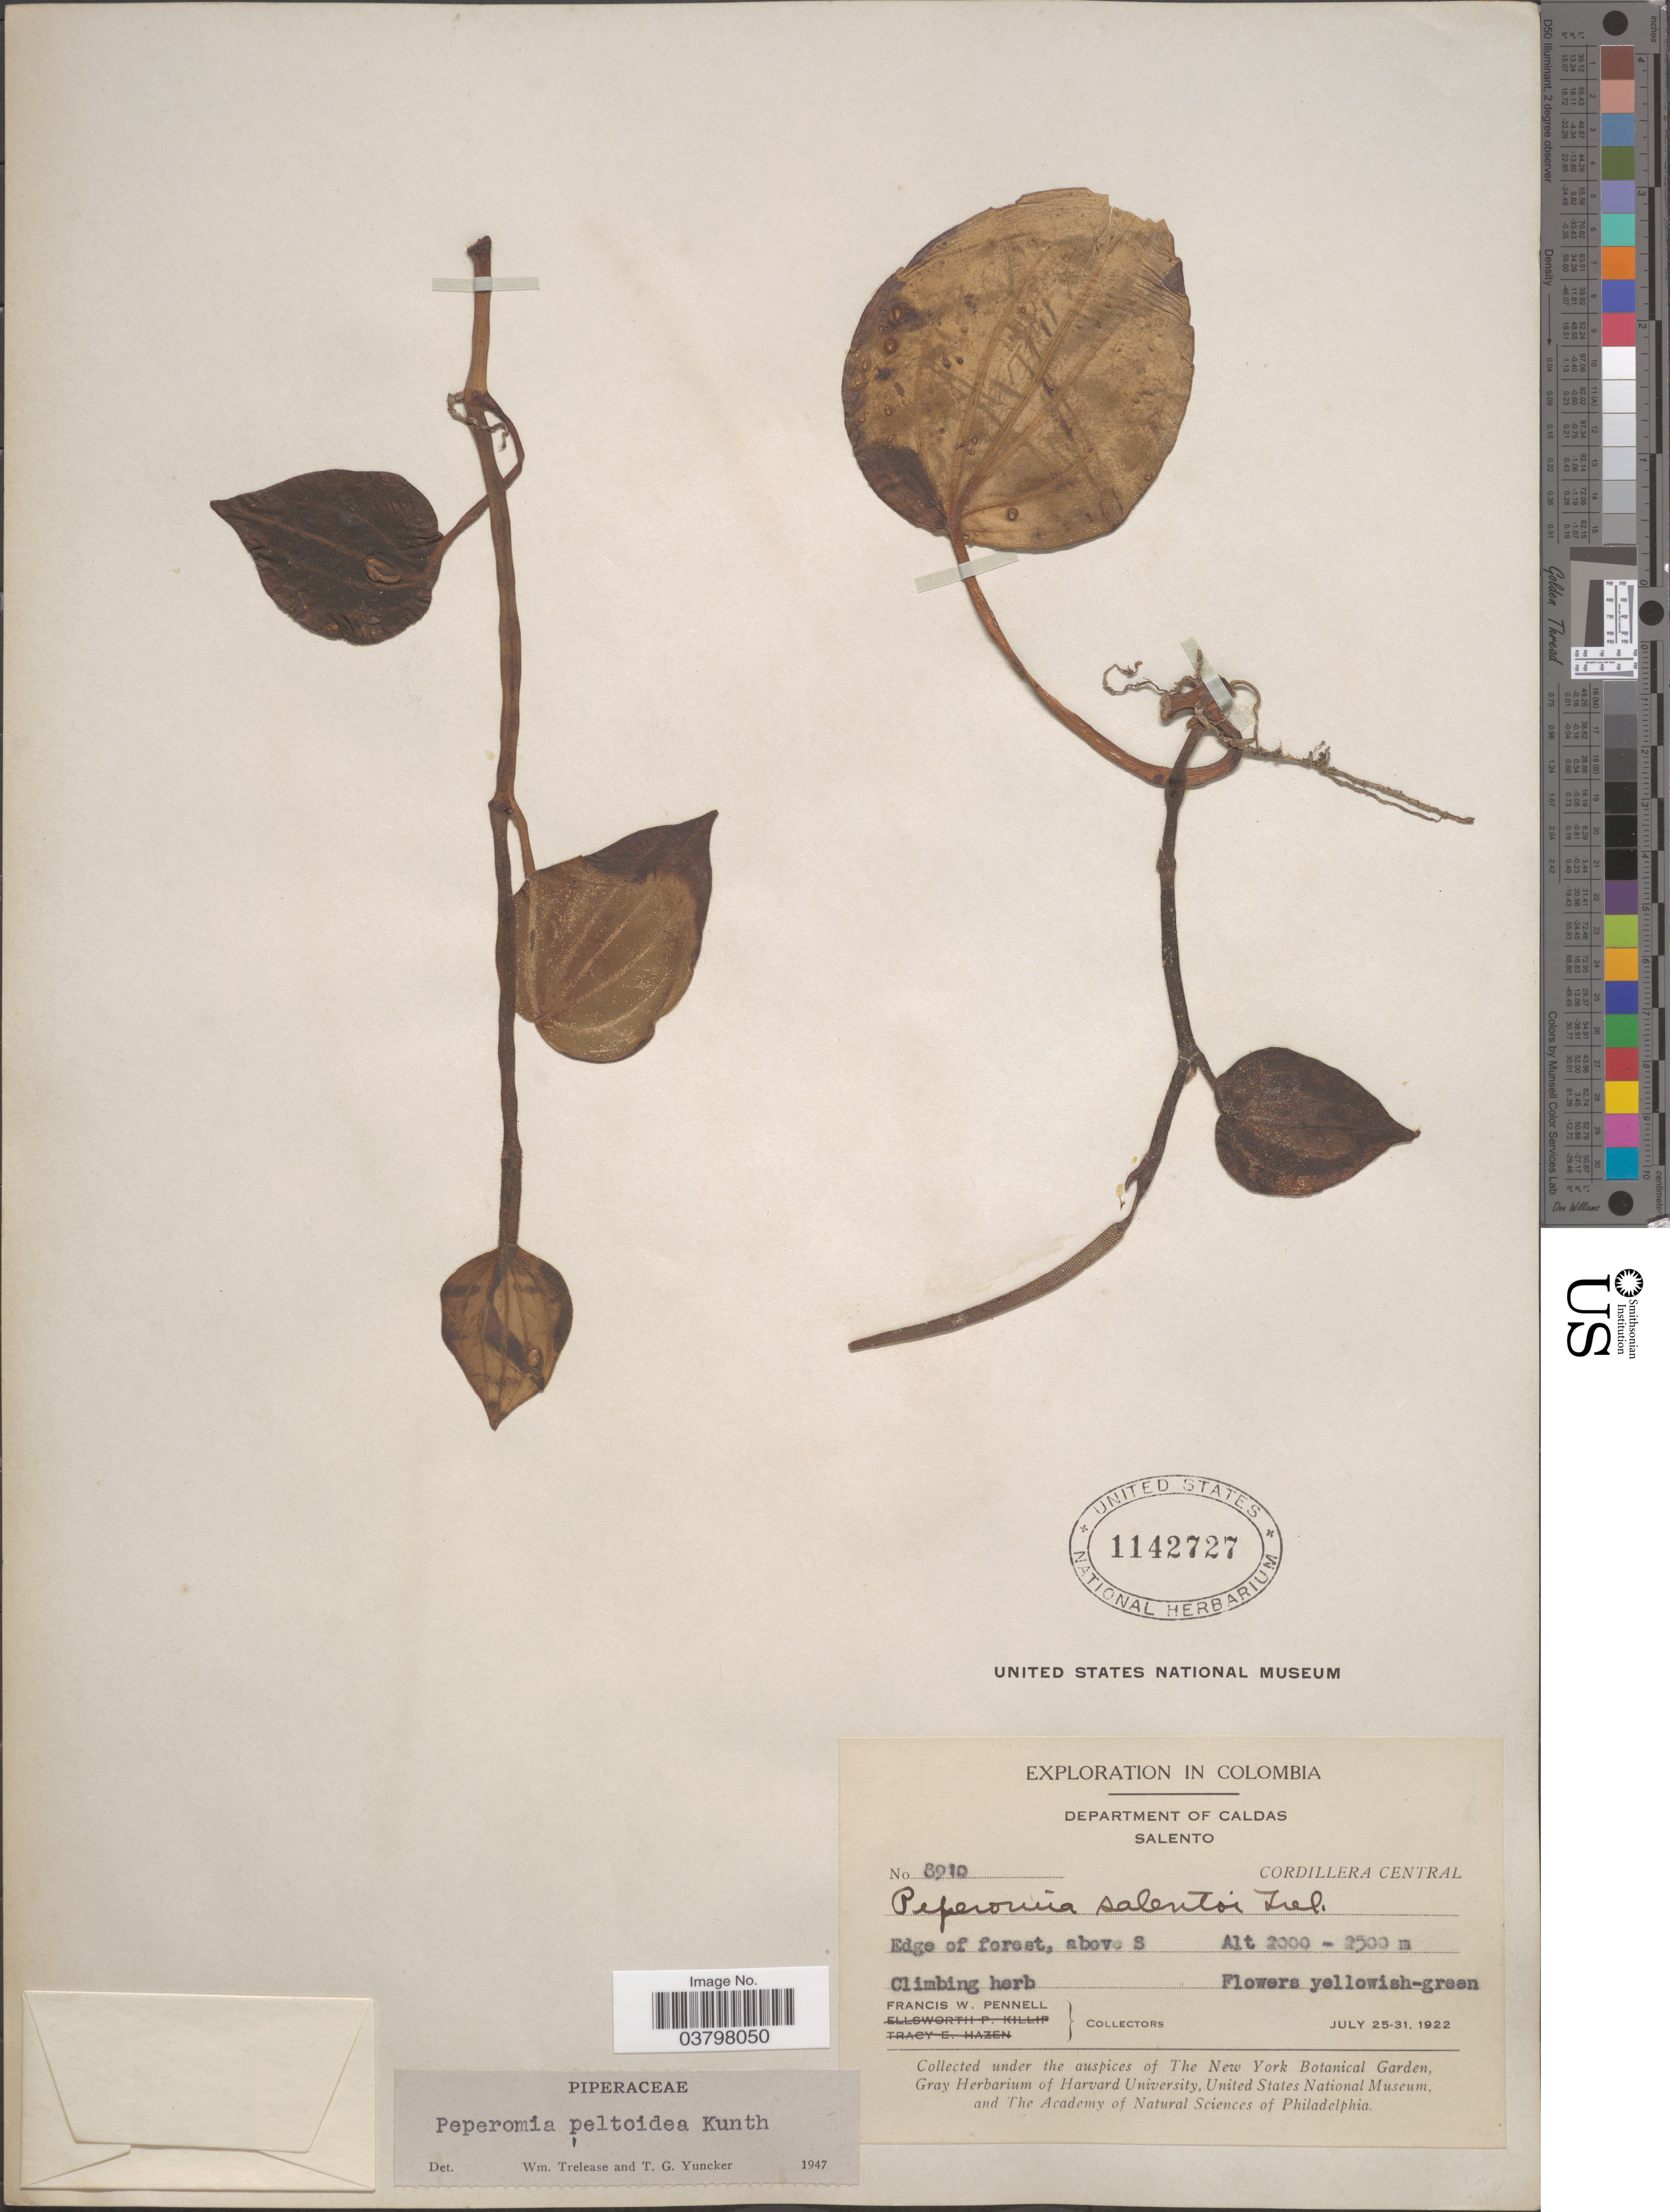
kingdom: Plantae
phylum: Tracheophyta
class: Magnoliopsida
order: Piperales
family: Piperaceae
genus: Peperomia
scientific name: Peperomia peltoidea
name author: Kunth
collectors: F. W. Pennell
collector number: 8910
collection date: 1922-07-25/1922-07-31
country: Colombia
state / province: Caldas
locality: Department of Caldas. Salento. Cordillera Central. Edge of forest, above S.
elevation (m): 2000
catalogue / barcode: US 1142727